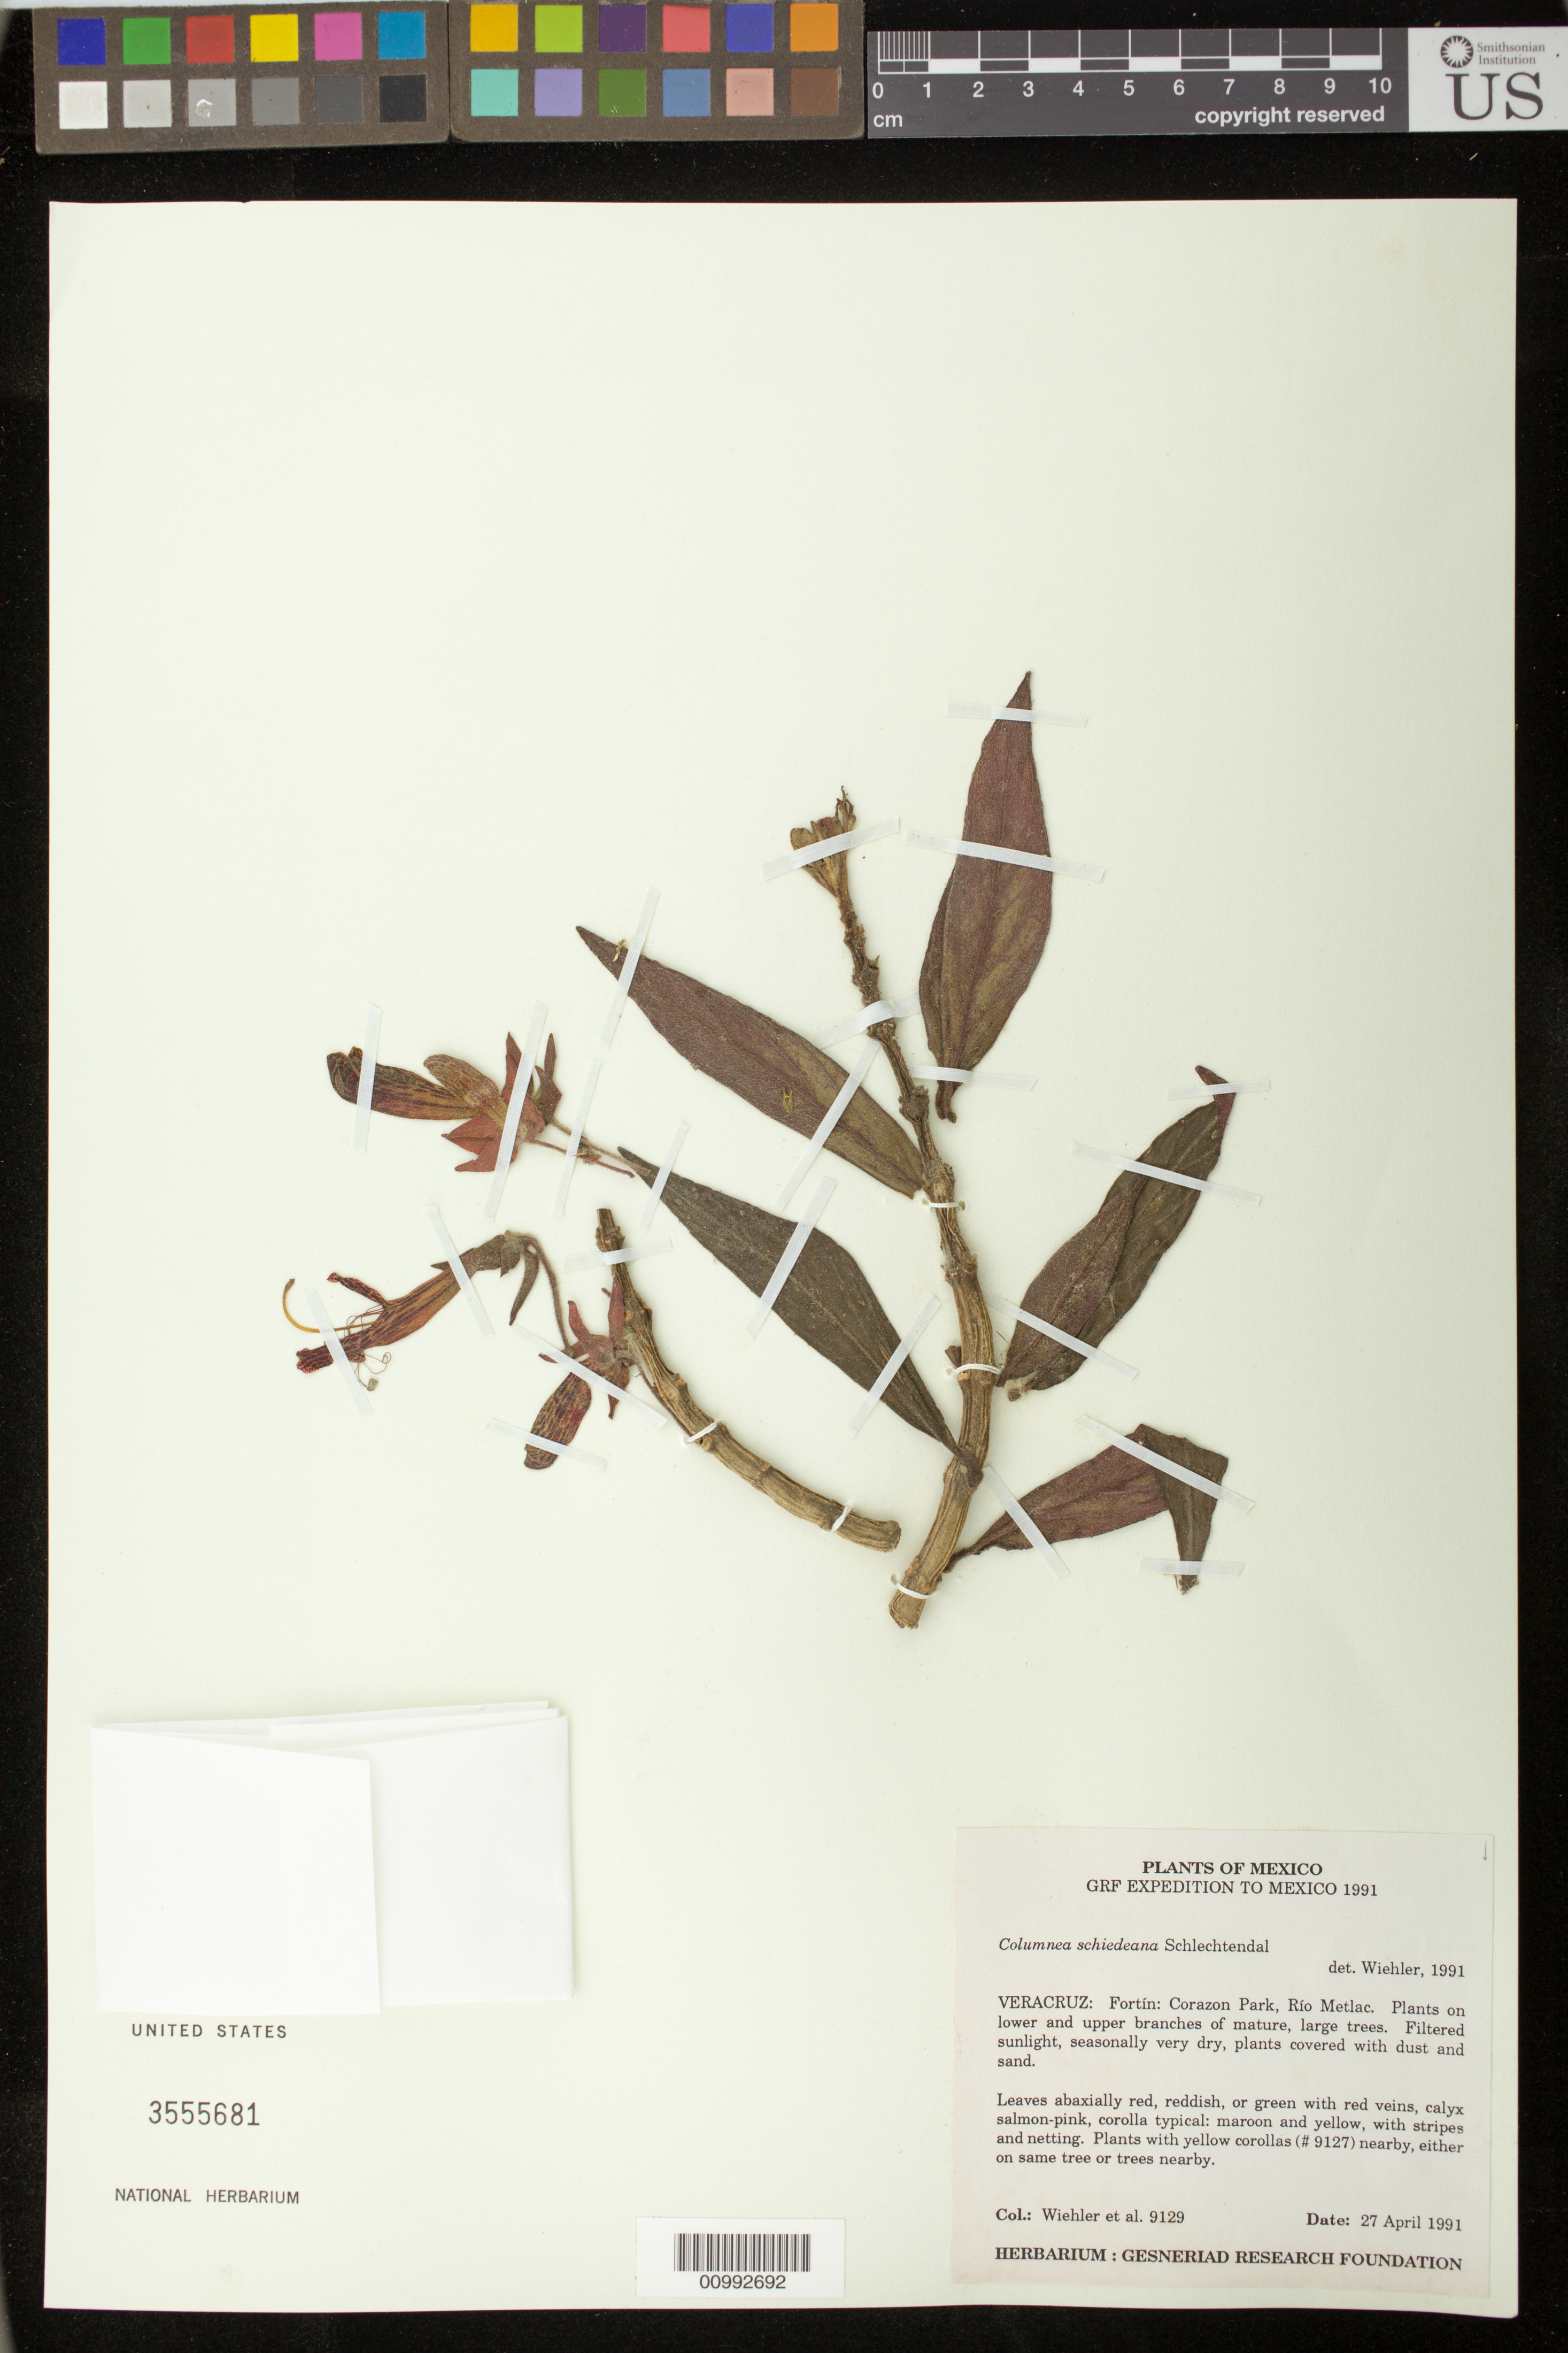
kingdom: Plantae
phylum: Tracheophyta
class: Magnoliopsida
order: Lamiales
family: Gesneriaceae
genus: Columnea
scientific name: Columnea schiedeana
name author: Schltdl.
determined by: Wiehler, H. J.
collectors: H. J. Wiehler & et al.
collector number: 9129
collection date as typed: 27 Apr 1991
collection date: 1991-04-27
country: Mexico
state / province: Veracruz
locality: Veracruz; Fortín, Corazon Park, along Río Metlac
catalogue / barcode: US 3555681